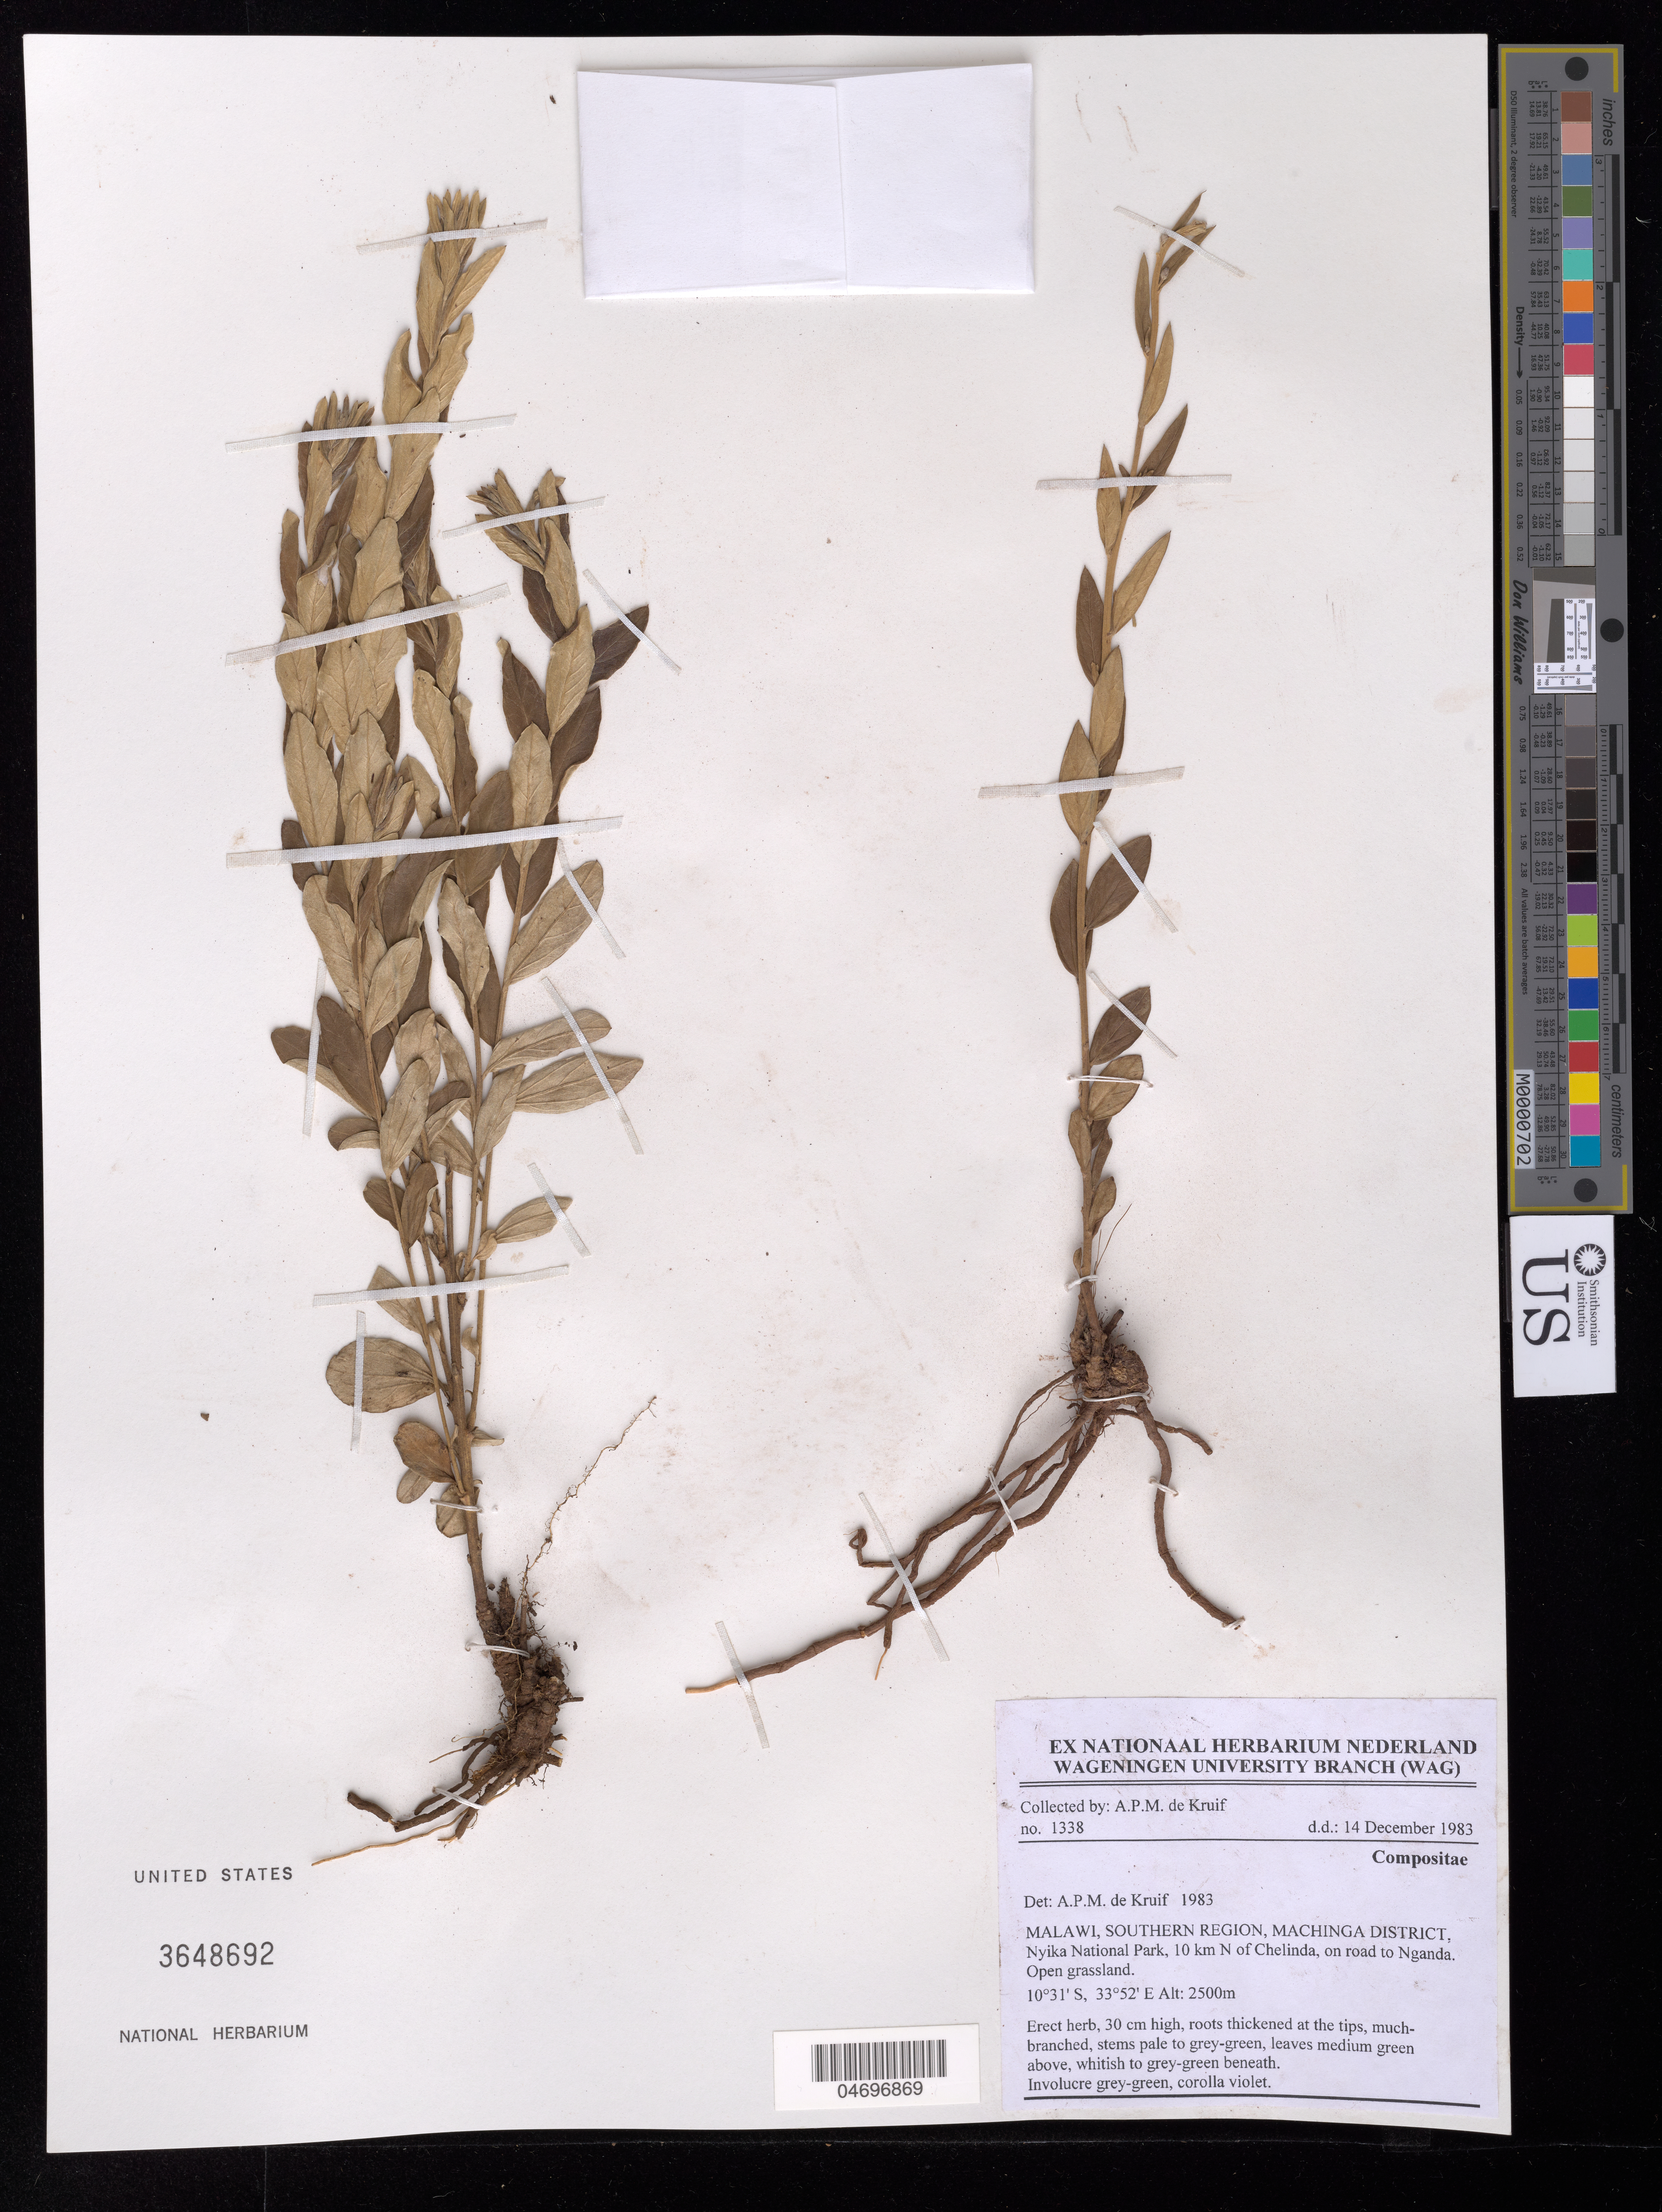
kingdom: Plantae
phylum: Tracheophyta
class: Magnoliopsida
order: Asterales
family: Asteraceae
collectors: A. P. de Kruif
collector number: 1338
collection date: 1983-12-14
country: Malawi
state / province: Southern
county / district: Machinga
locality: Nyika National Park, 10 km N of Chelinda, on road to Nganda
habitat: Open grassland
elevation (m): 2500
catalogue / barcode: US 3648692